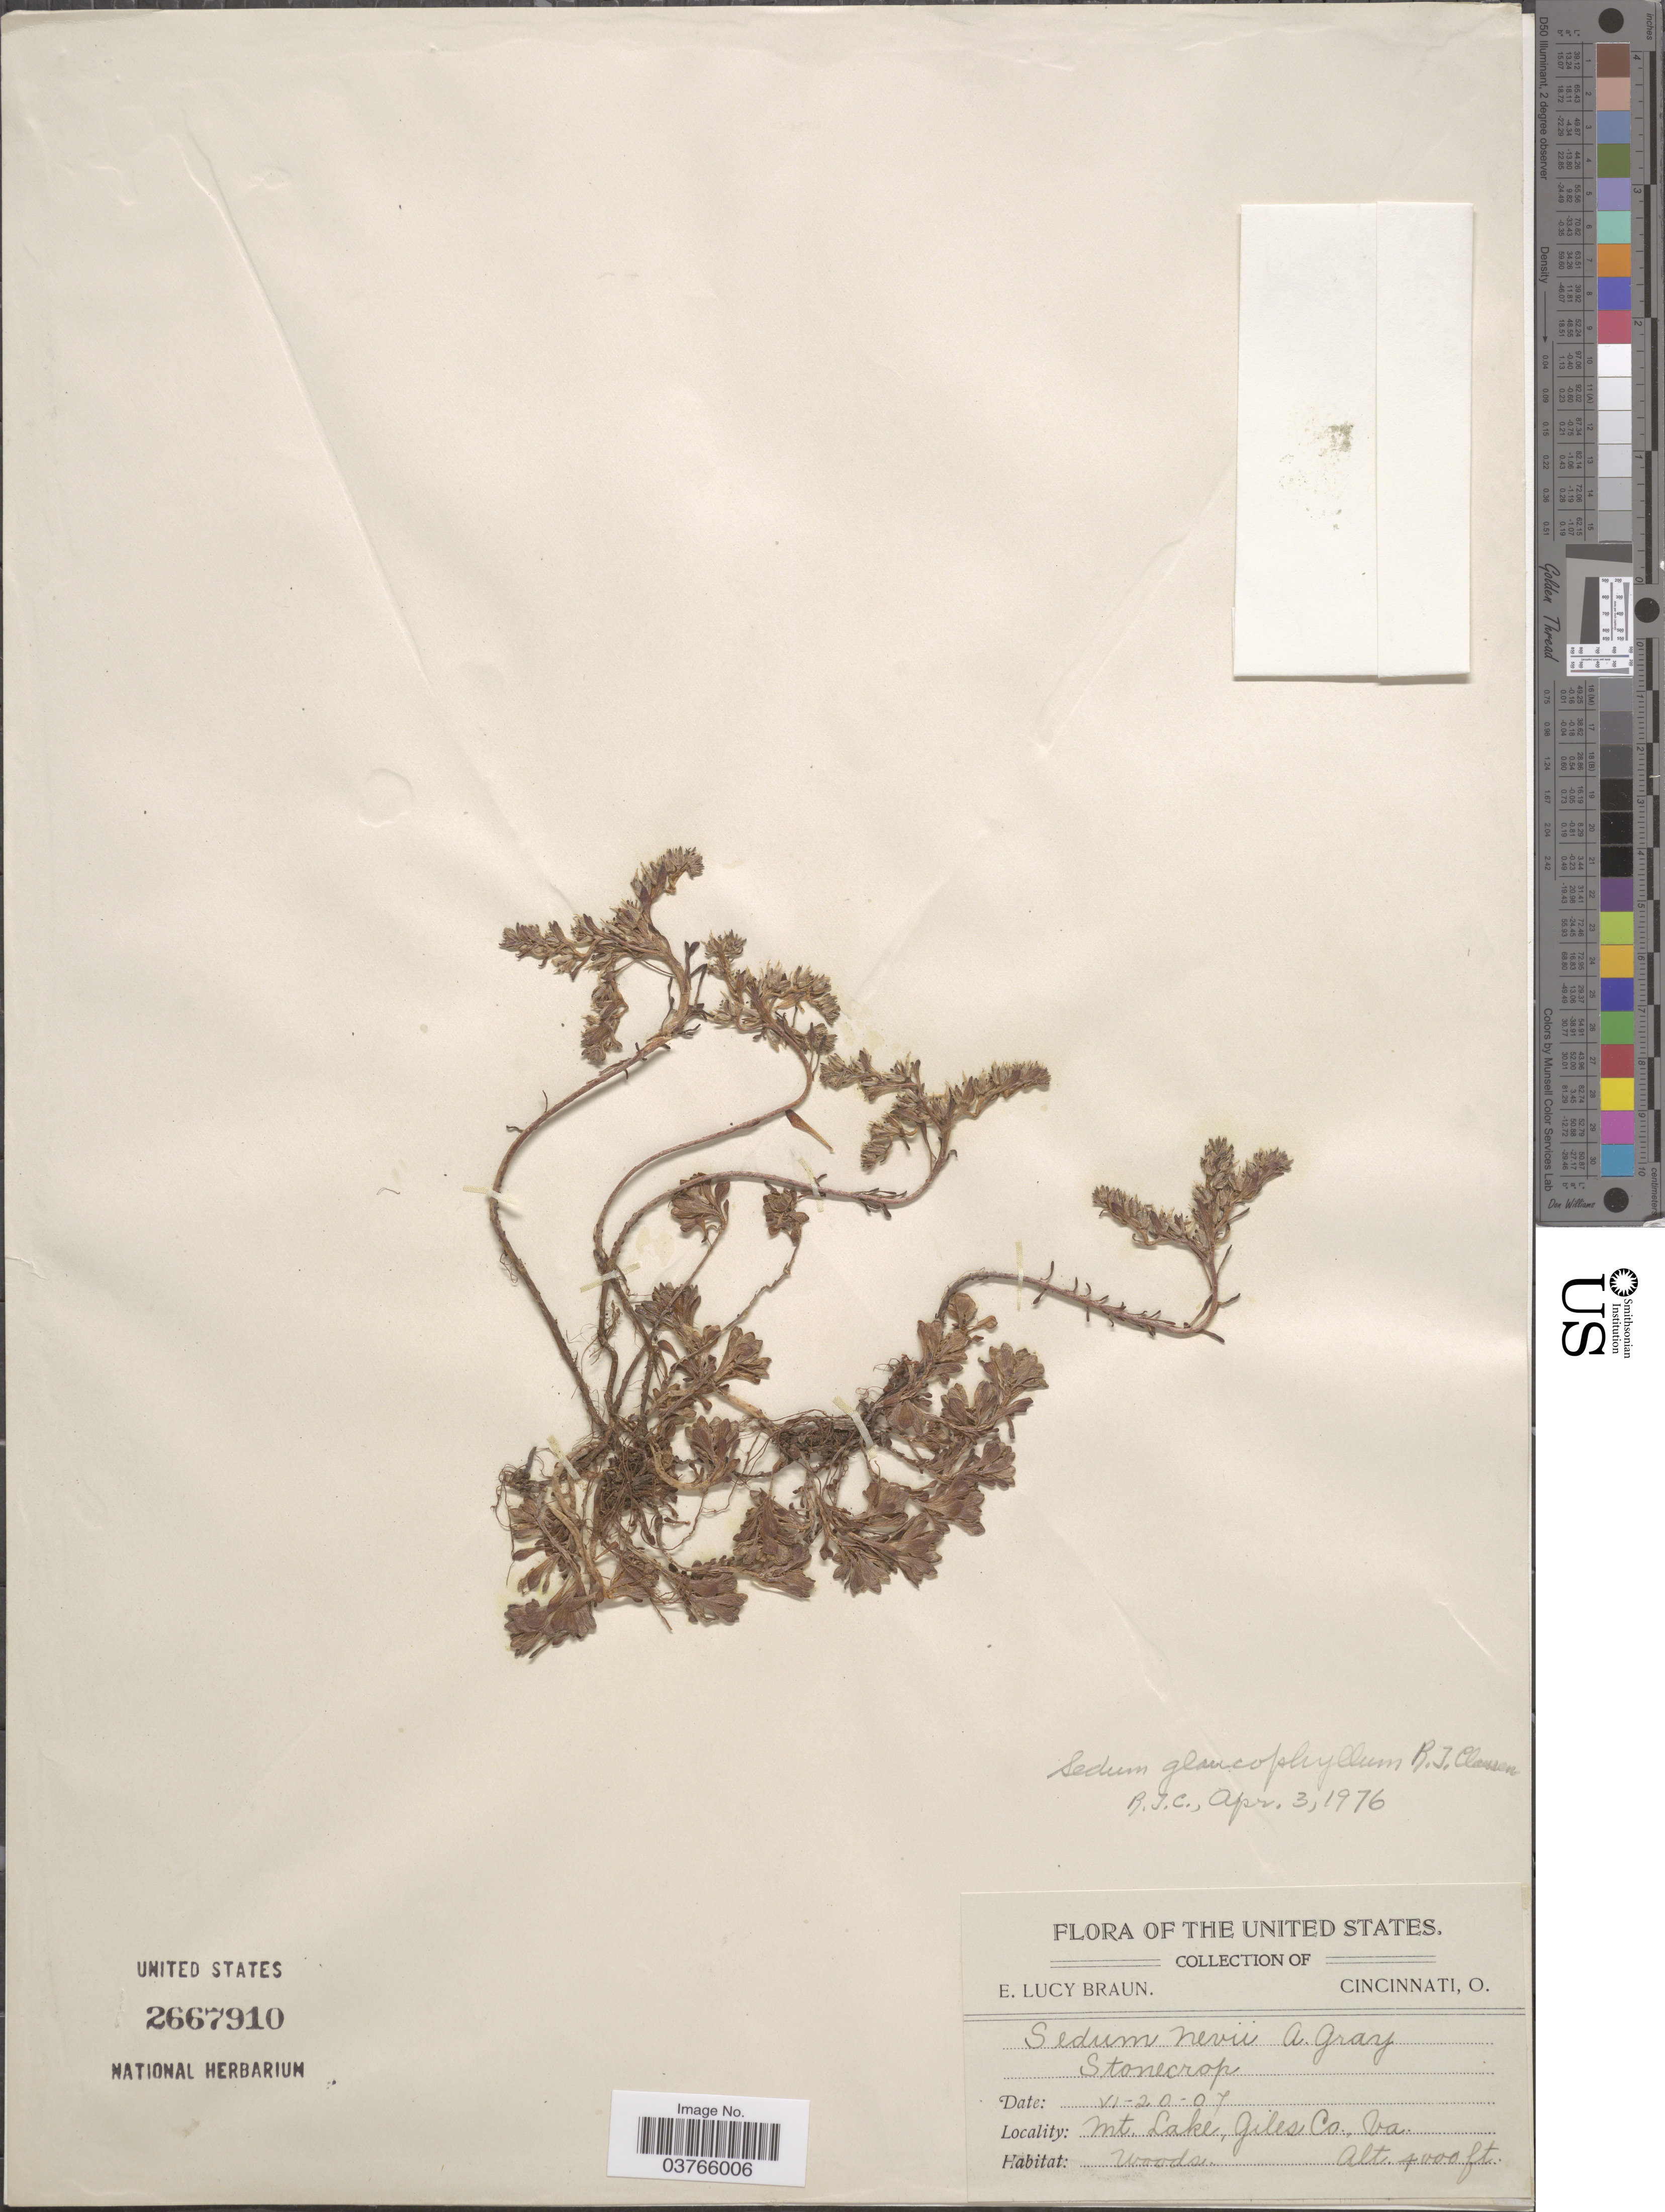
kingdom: Plantae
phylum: Tracheophyta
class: Magnoliopsida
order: Saxifragales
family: Crassulaceae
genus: Sedum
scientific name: Sedum glaucophyllum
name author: R.T. Clausen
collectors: E. L. Braun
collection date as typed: Transcribed d/m/y: 20/6/7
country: United States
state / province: Virginia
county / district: Giles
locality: Mt. Lake, Giles Co.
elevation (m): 1219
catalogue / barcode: US 2667910